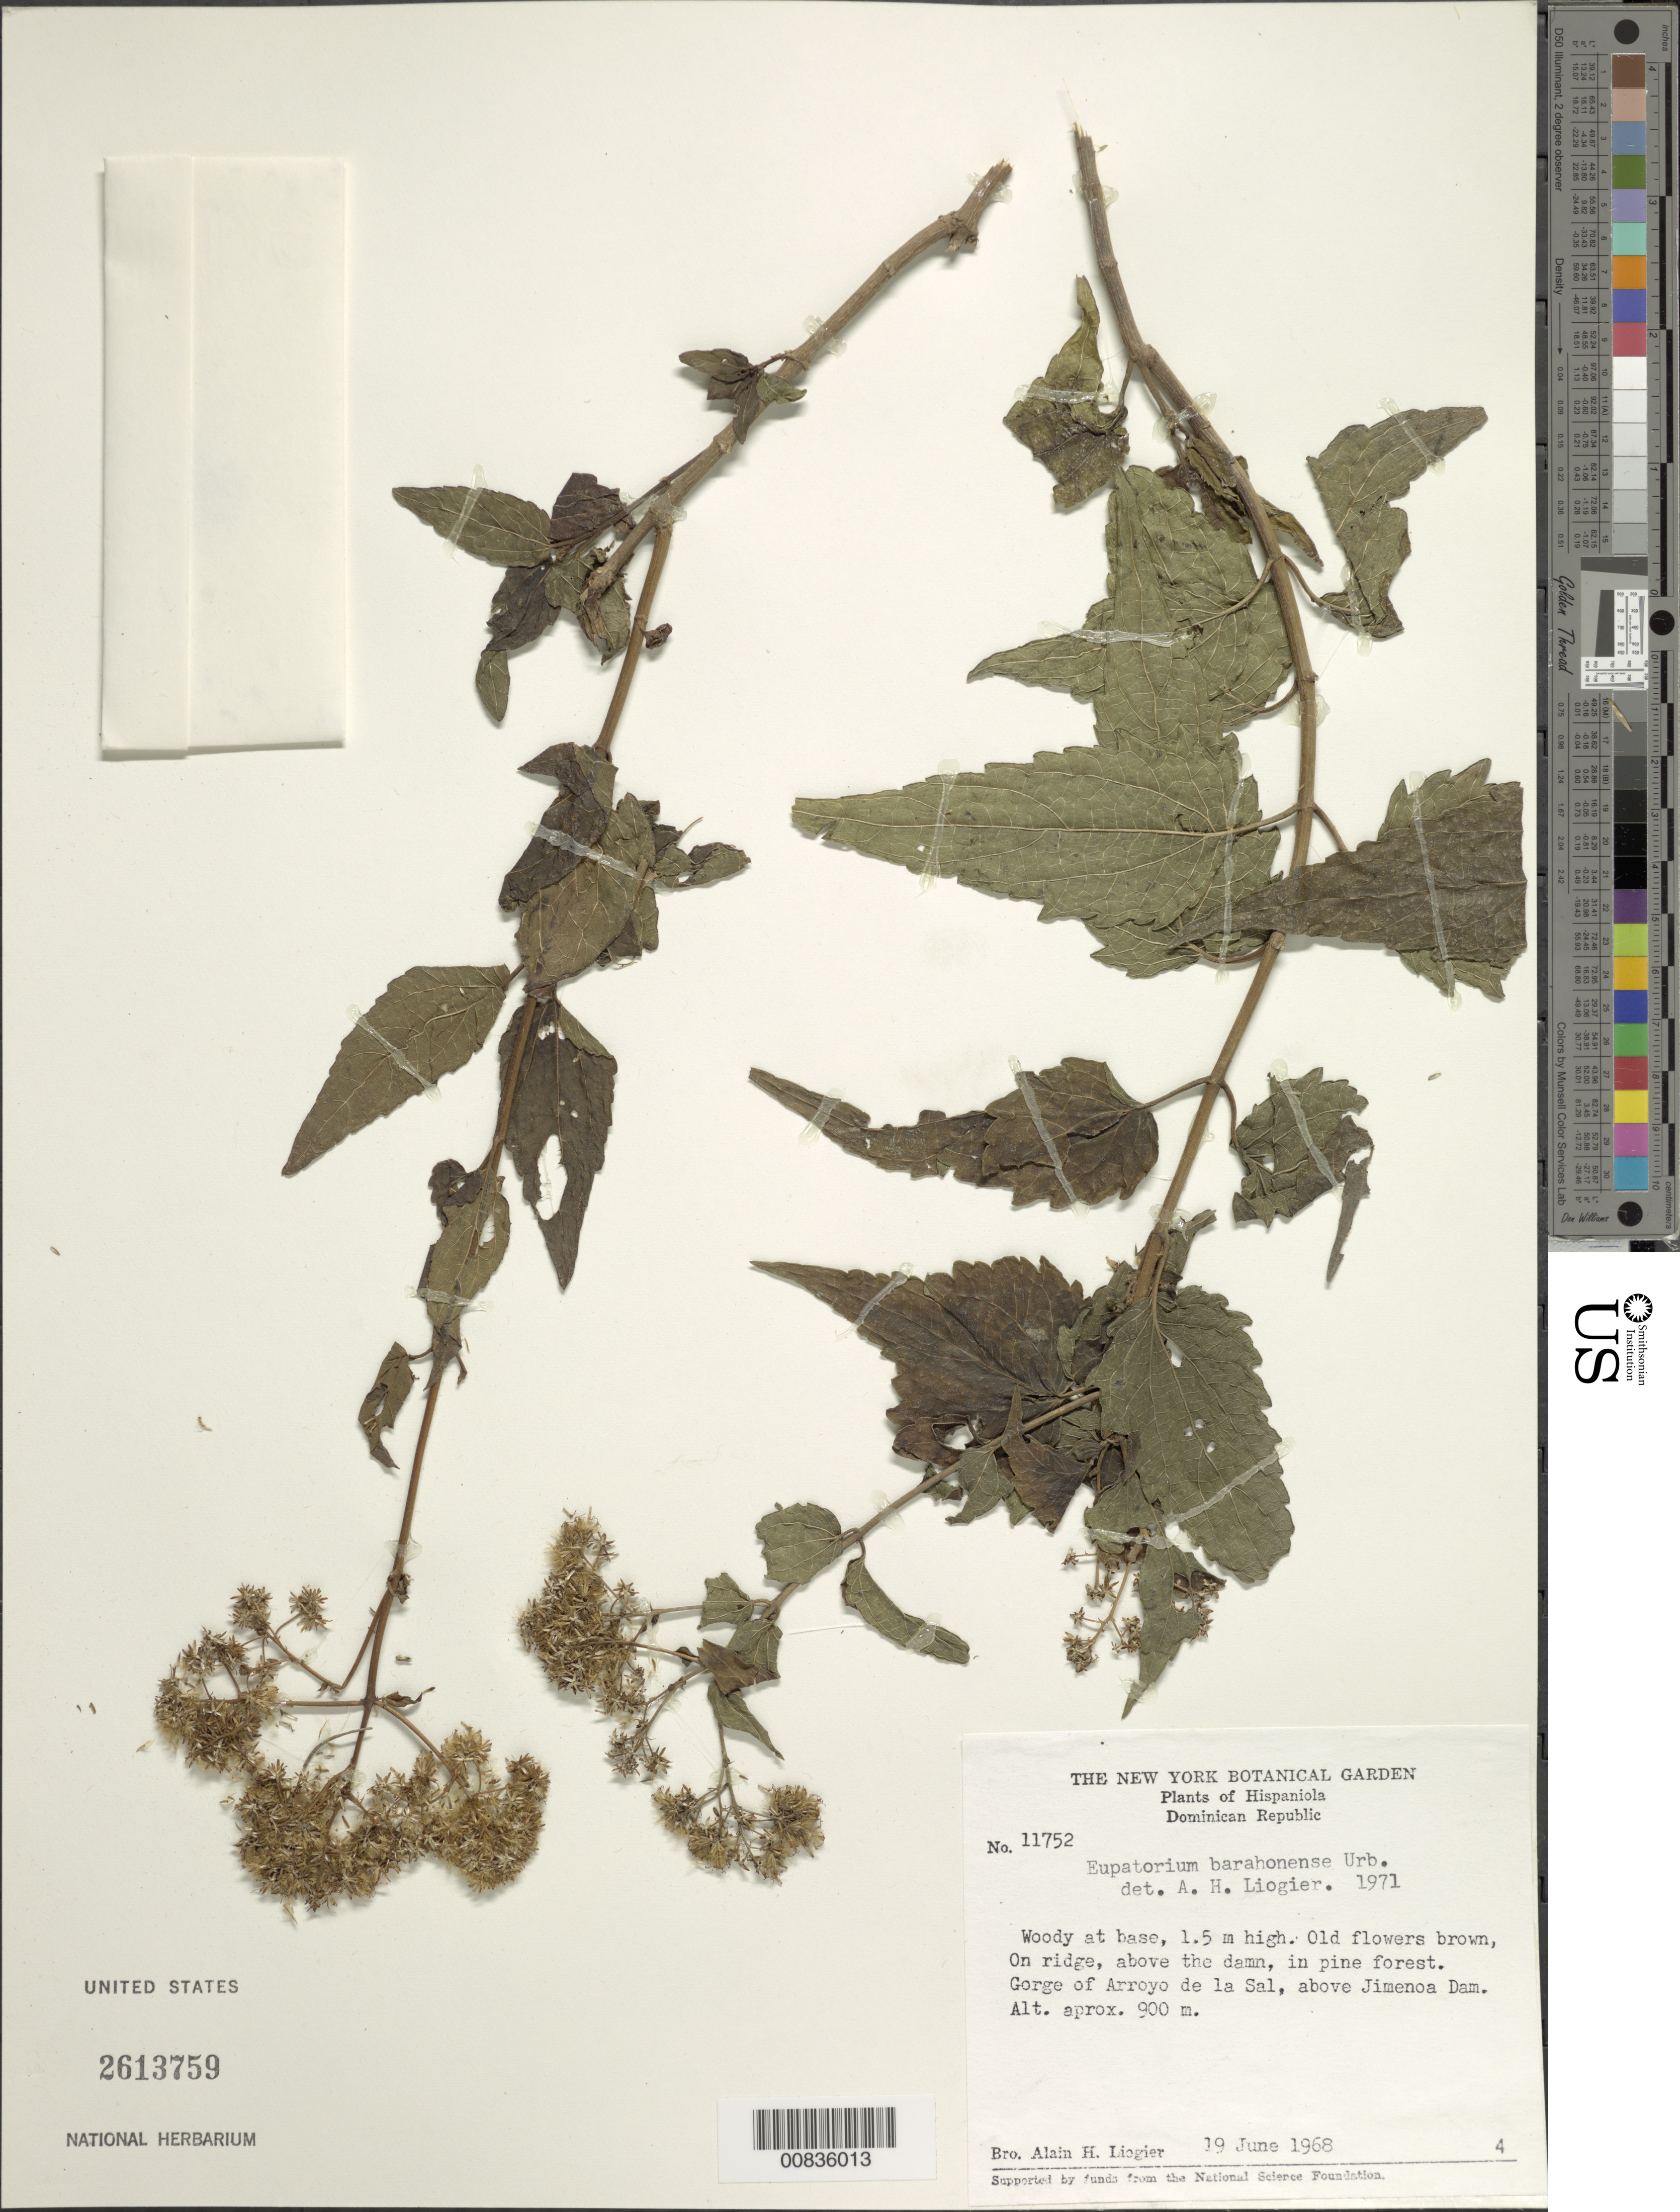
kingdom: Plantae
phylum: Tracheophyta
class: Magnoliopsida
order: Asterales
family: Asteraceae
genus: Koanophyllon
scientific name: Koanophyllon barahonense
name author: (Urb.) R.M. King & H. Rob.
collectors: A. H. Liogier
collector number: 11752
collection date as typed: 19 Jun 1968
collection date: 1968-06-19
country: Dominican Republic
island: Hispaniola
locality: Gorge of Arroyo de la Sal, above Jimenoa Dam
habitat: On ridge, above the dam in pine forest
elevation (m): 900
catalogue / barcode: US 2613759